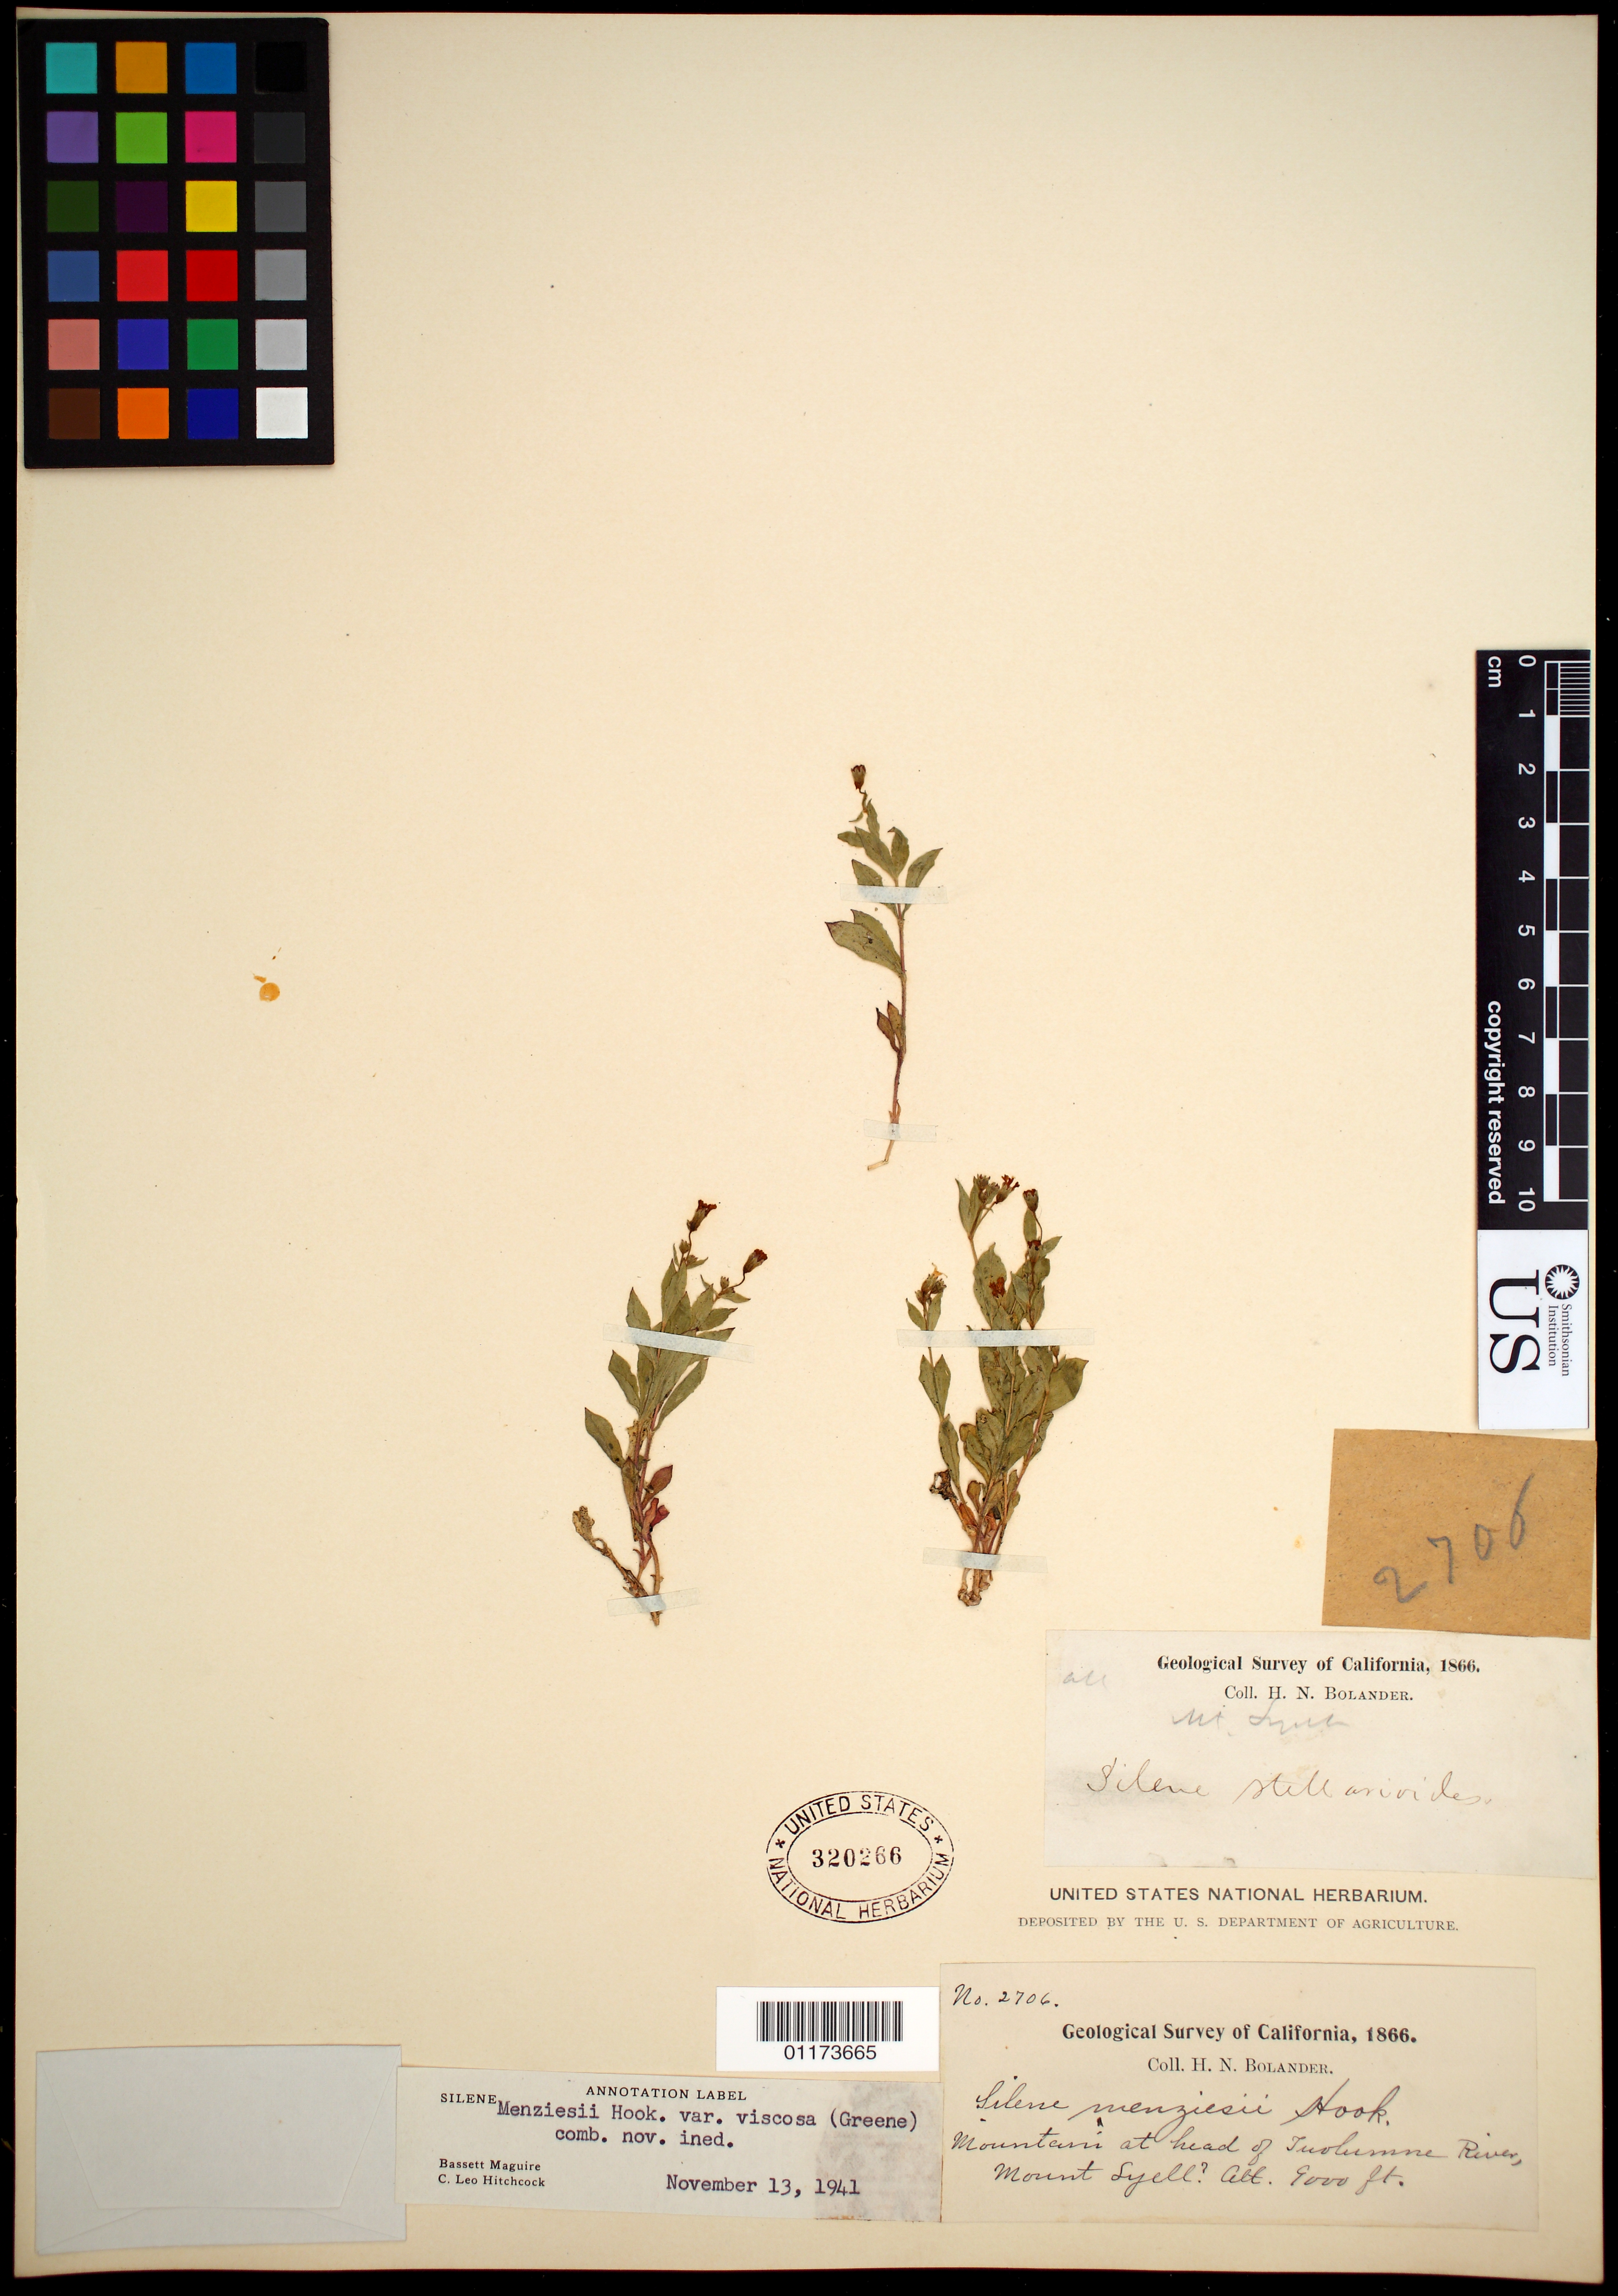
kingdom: Plantae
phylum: Tracheophyta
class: Magnoliopsida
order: Caryophyllales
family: Caryophyllaceae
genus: Silene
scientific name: Silene menziesii var. viscosa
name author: (Greene) C.L. Hitchc. & Maguire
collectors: H. Bolander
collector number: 2706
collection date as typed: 1866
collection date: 1866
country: United States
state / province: California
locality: Mountain at head of Toulumne River.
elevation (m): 2743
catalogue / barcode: US 320266